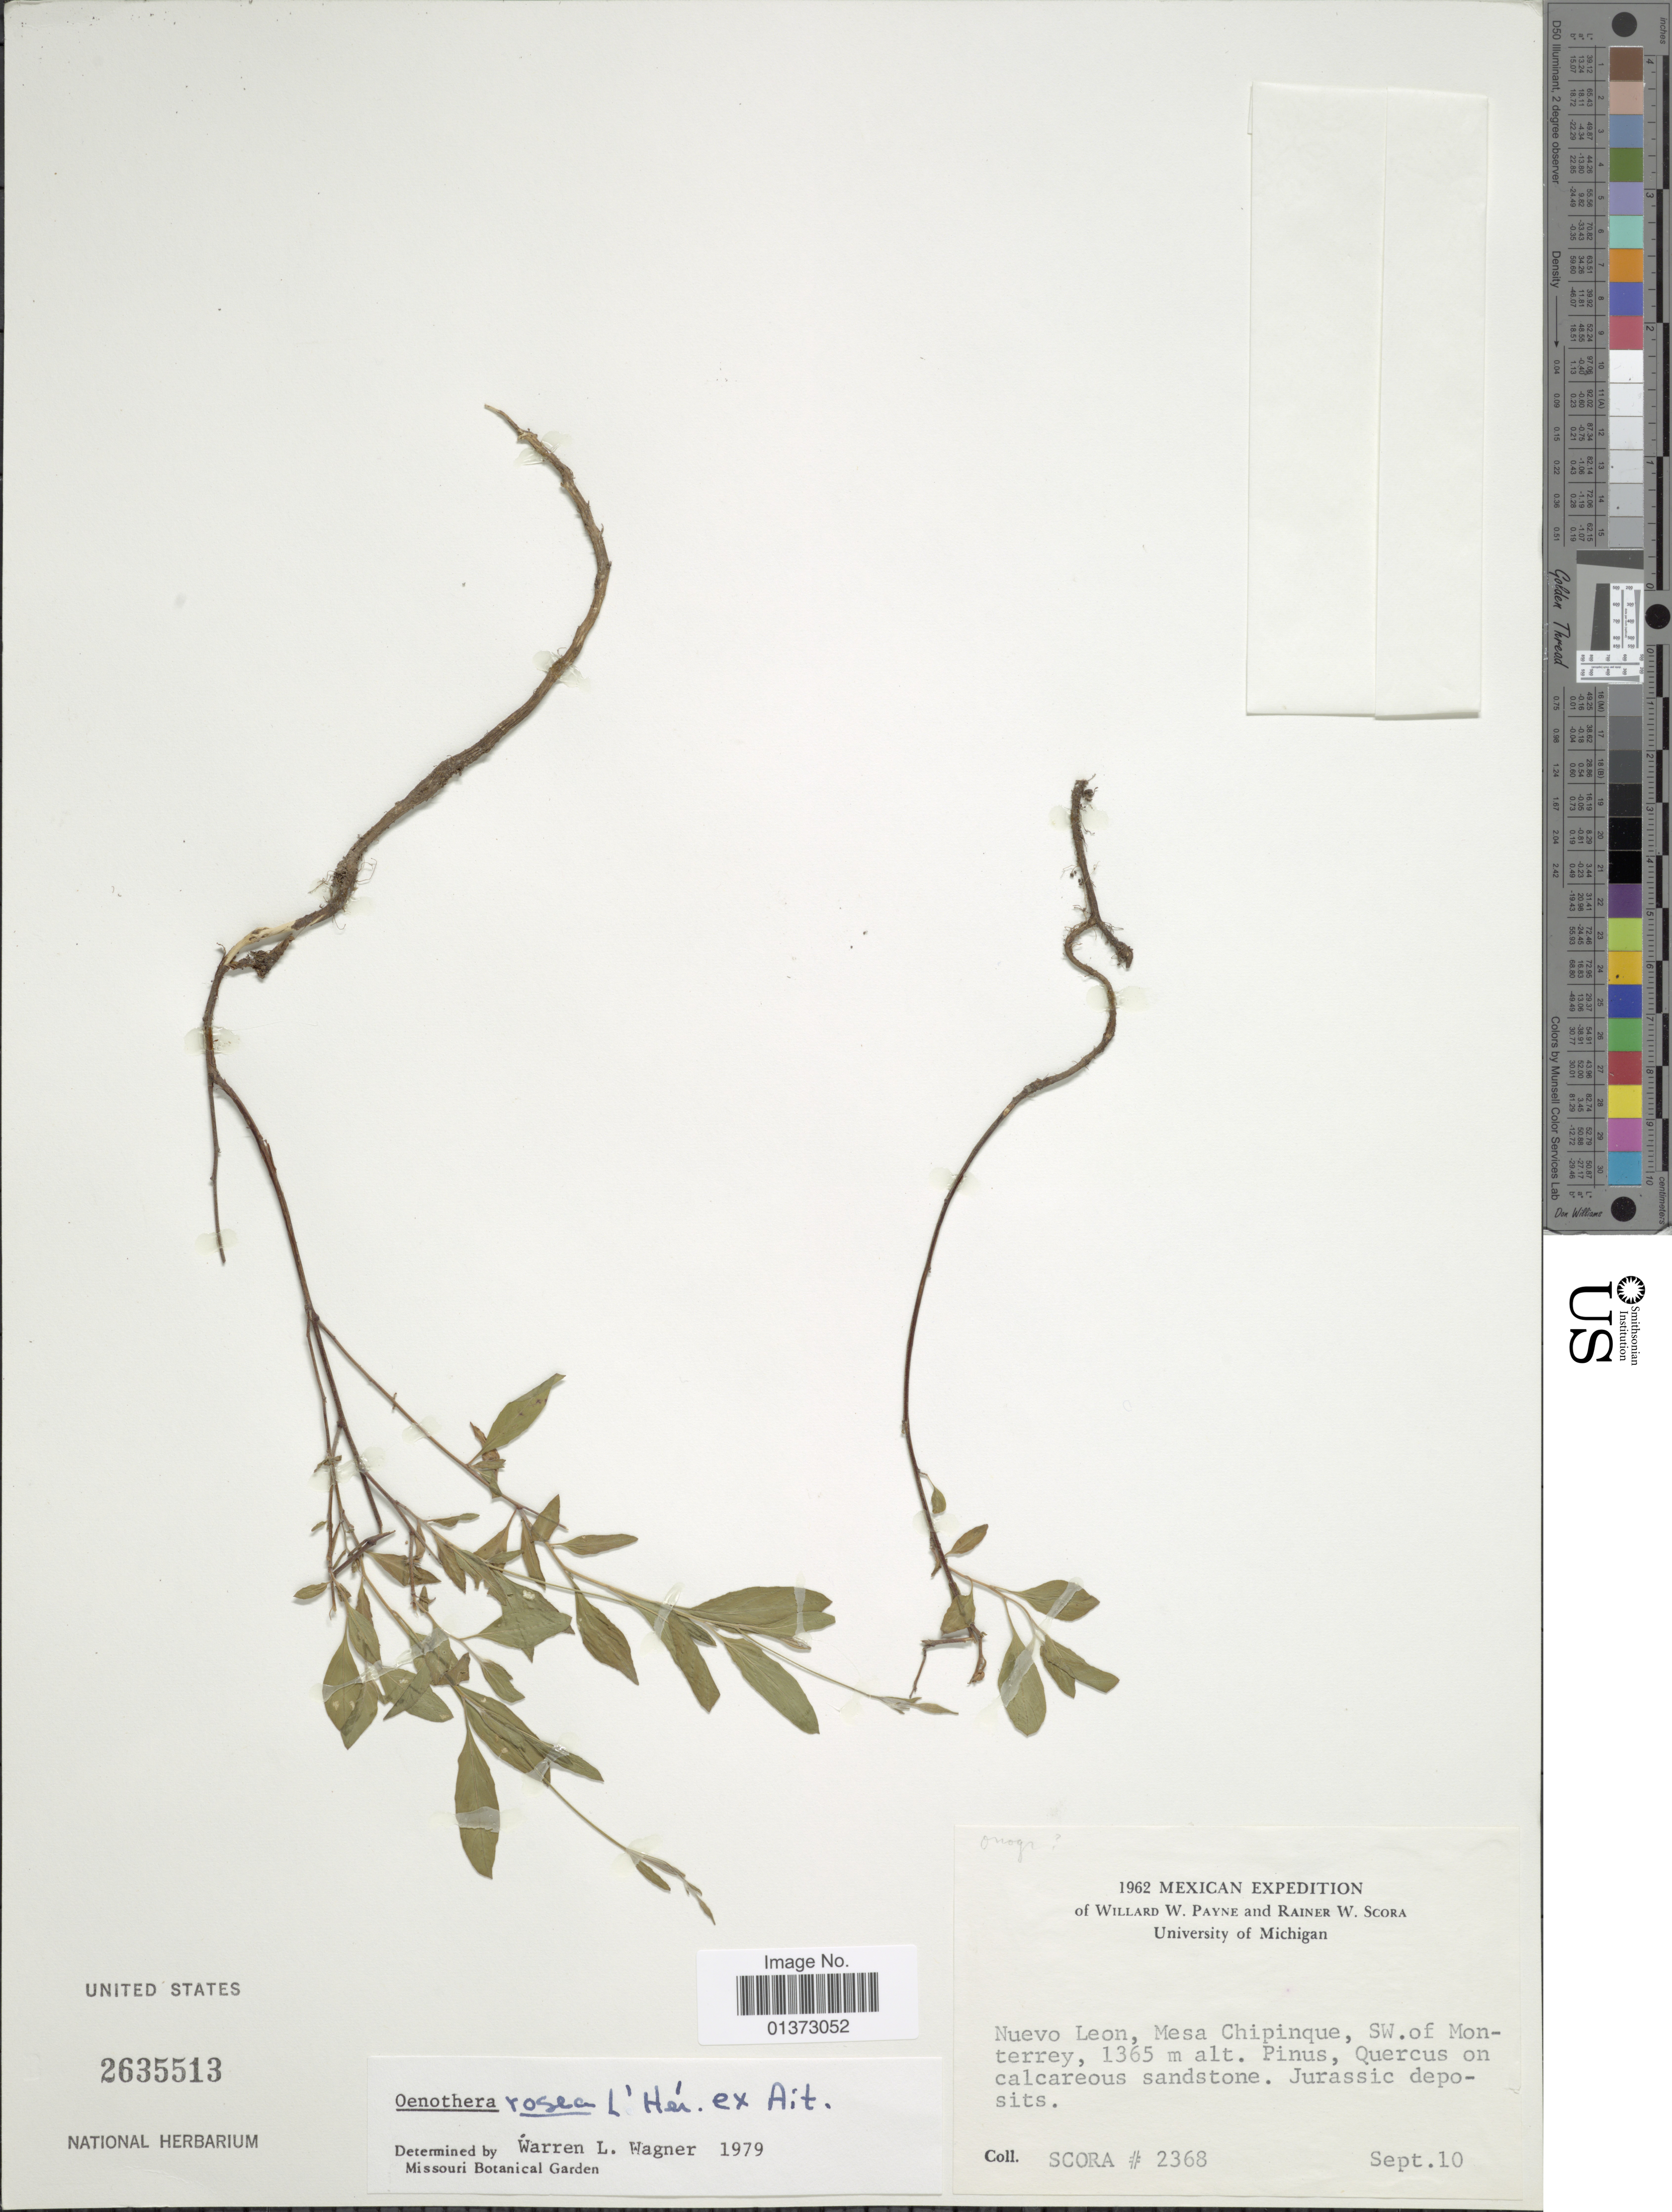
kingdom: Plantae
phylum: Tracheophyta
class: Magnoliopsida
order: Myrtales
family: Onagraceae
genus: Oenothera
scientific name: Oenothera rosea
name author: L'Hér. ex Aiton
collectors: R. Scora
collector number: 2368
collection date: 1962-09-10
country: Mexico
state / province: Nuevo León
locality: Mesa Chipinque, SW. of Monterrey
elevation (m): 1365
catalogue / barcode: US 2635513